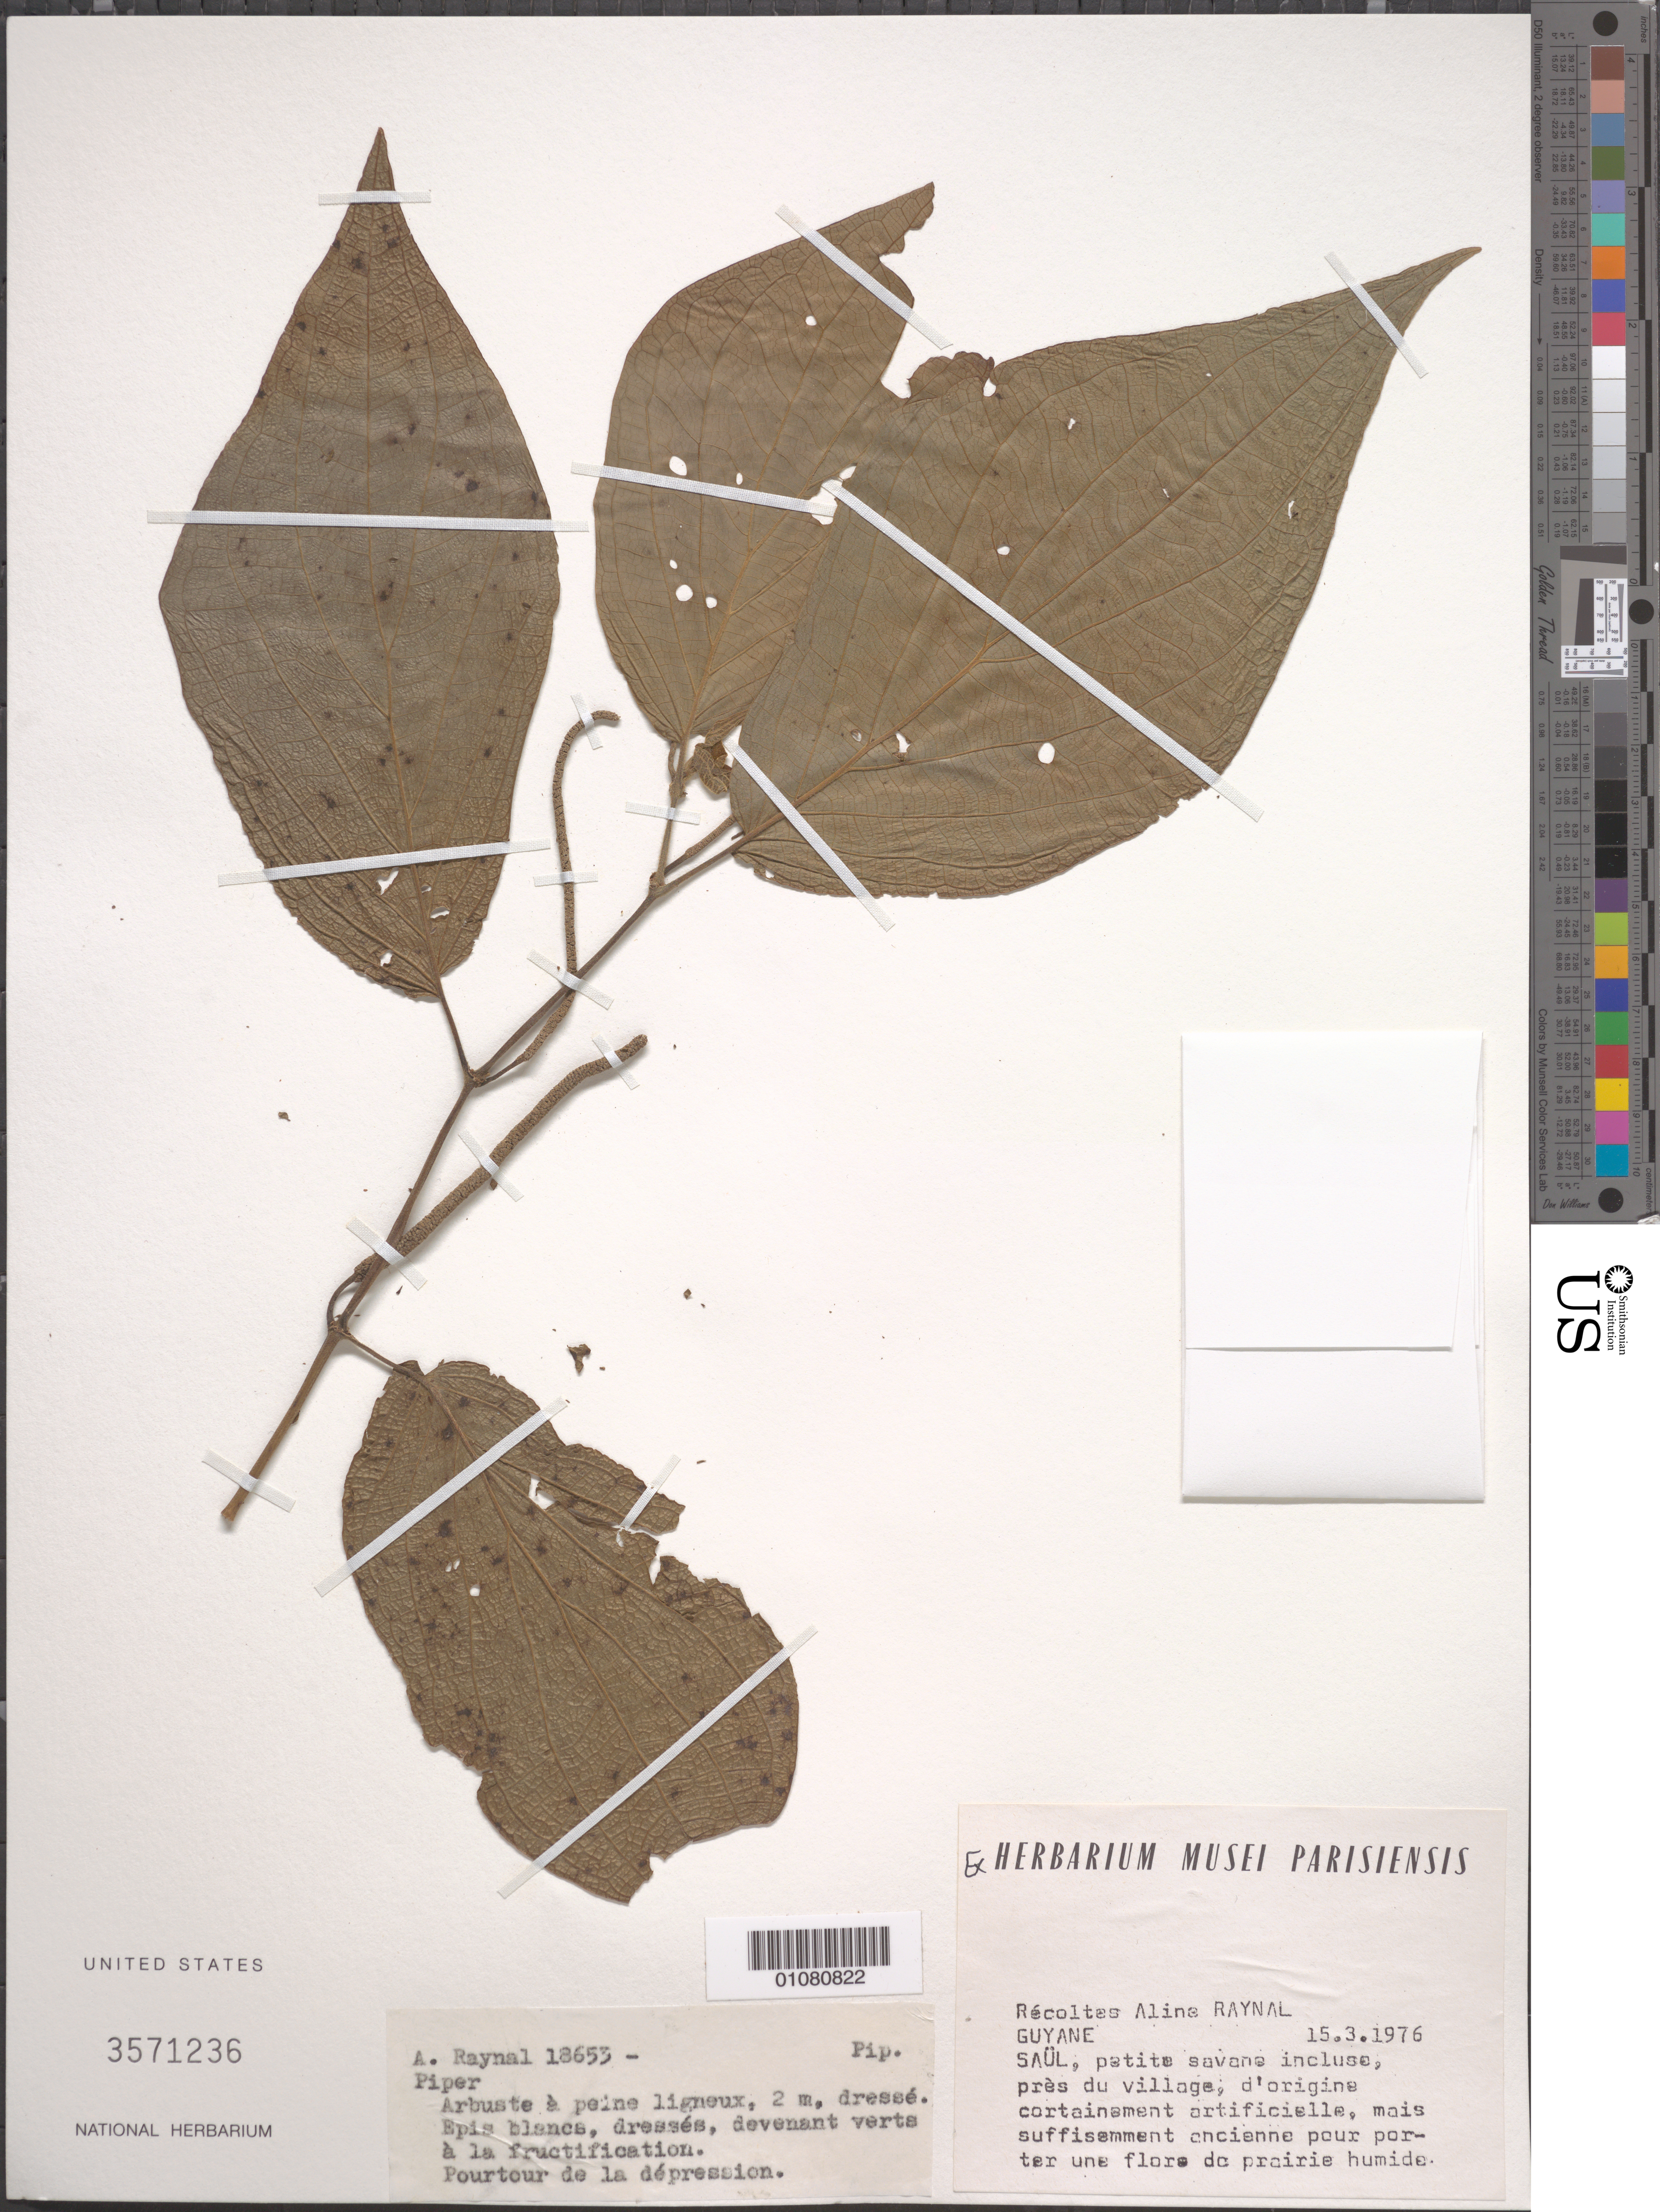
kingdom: Plantae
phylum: Tracheophyta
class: Magnoliopsida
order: Piperales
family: Piperaceae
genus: Piper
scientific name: Piper sp.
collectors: A. M. Raynal & C. Tirel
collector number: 18653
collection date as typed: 15-Mar-76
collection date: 1976-03-15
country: French Guiana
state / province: Saint-Laurent-du-Maroni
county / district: Saül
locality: Saül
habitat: Petite savane incluse, pres du village. Pourtour de la depression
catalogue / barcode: US 3571236